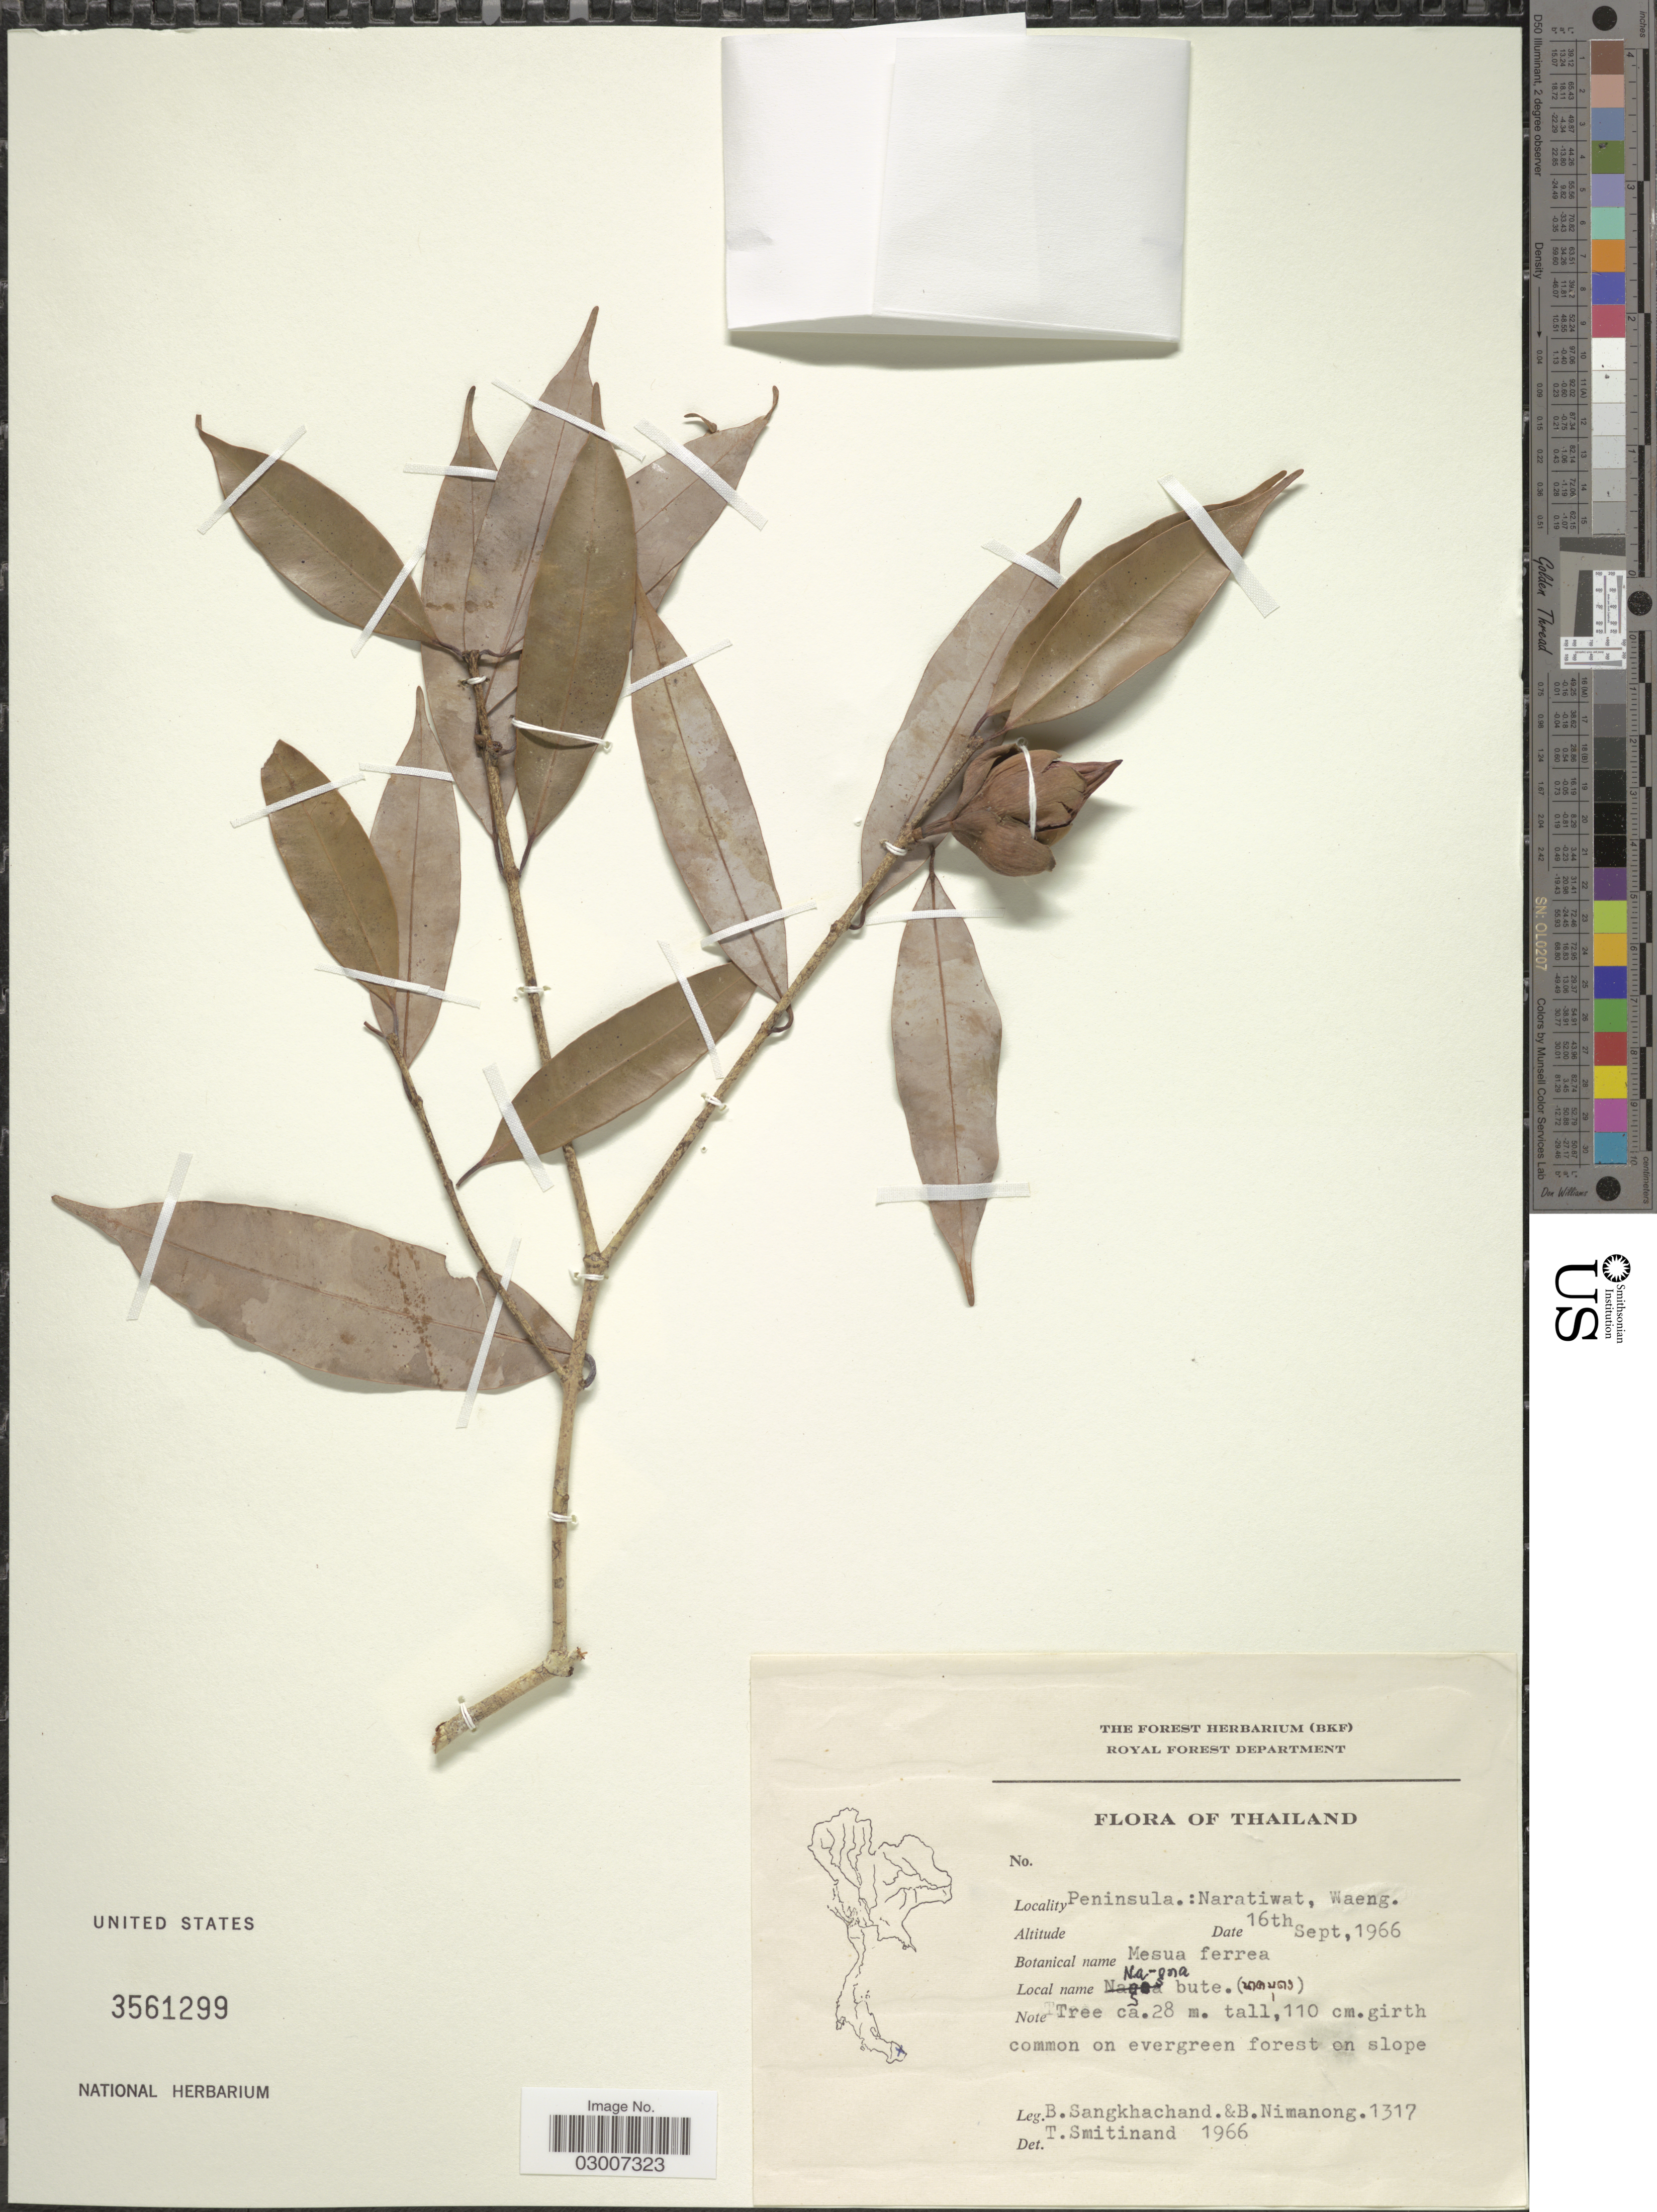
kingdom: Plantae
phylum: Tracheophyta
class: Magnoliopsida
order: Malpighiales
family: Calophyllaceae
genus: Mesua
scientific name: Mesua ferrea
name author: L.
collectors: B. Sangkhachand, B. Nimanong & T. Smitinand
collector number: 1317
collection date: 1966-09-16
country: Thailand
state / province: Narathiwat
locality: Peninsula: Naratiwat, Waeng.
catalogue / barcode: US 3561299